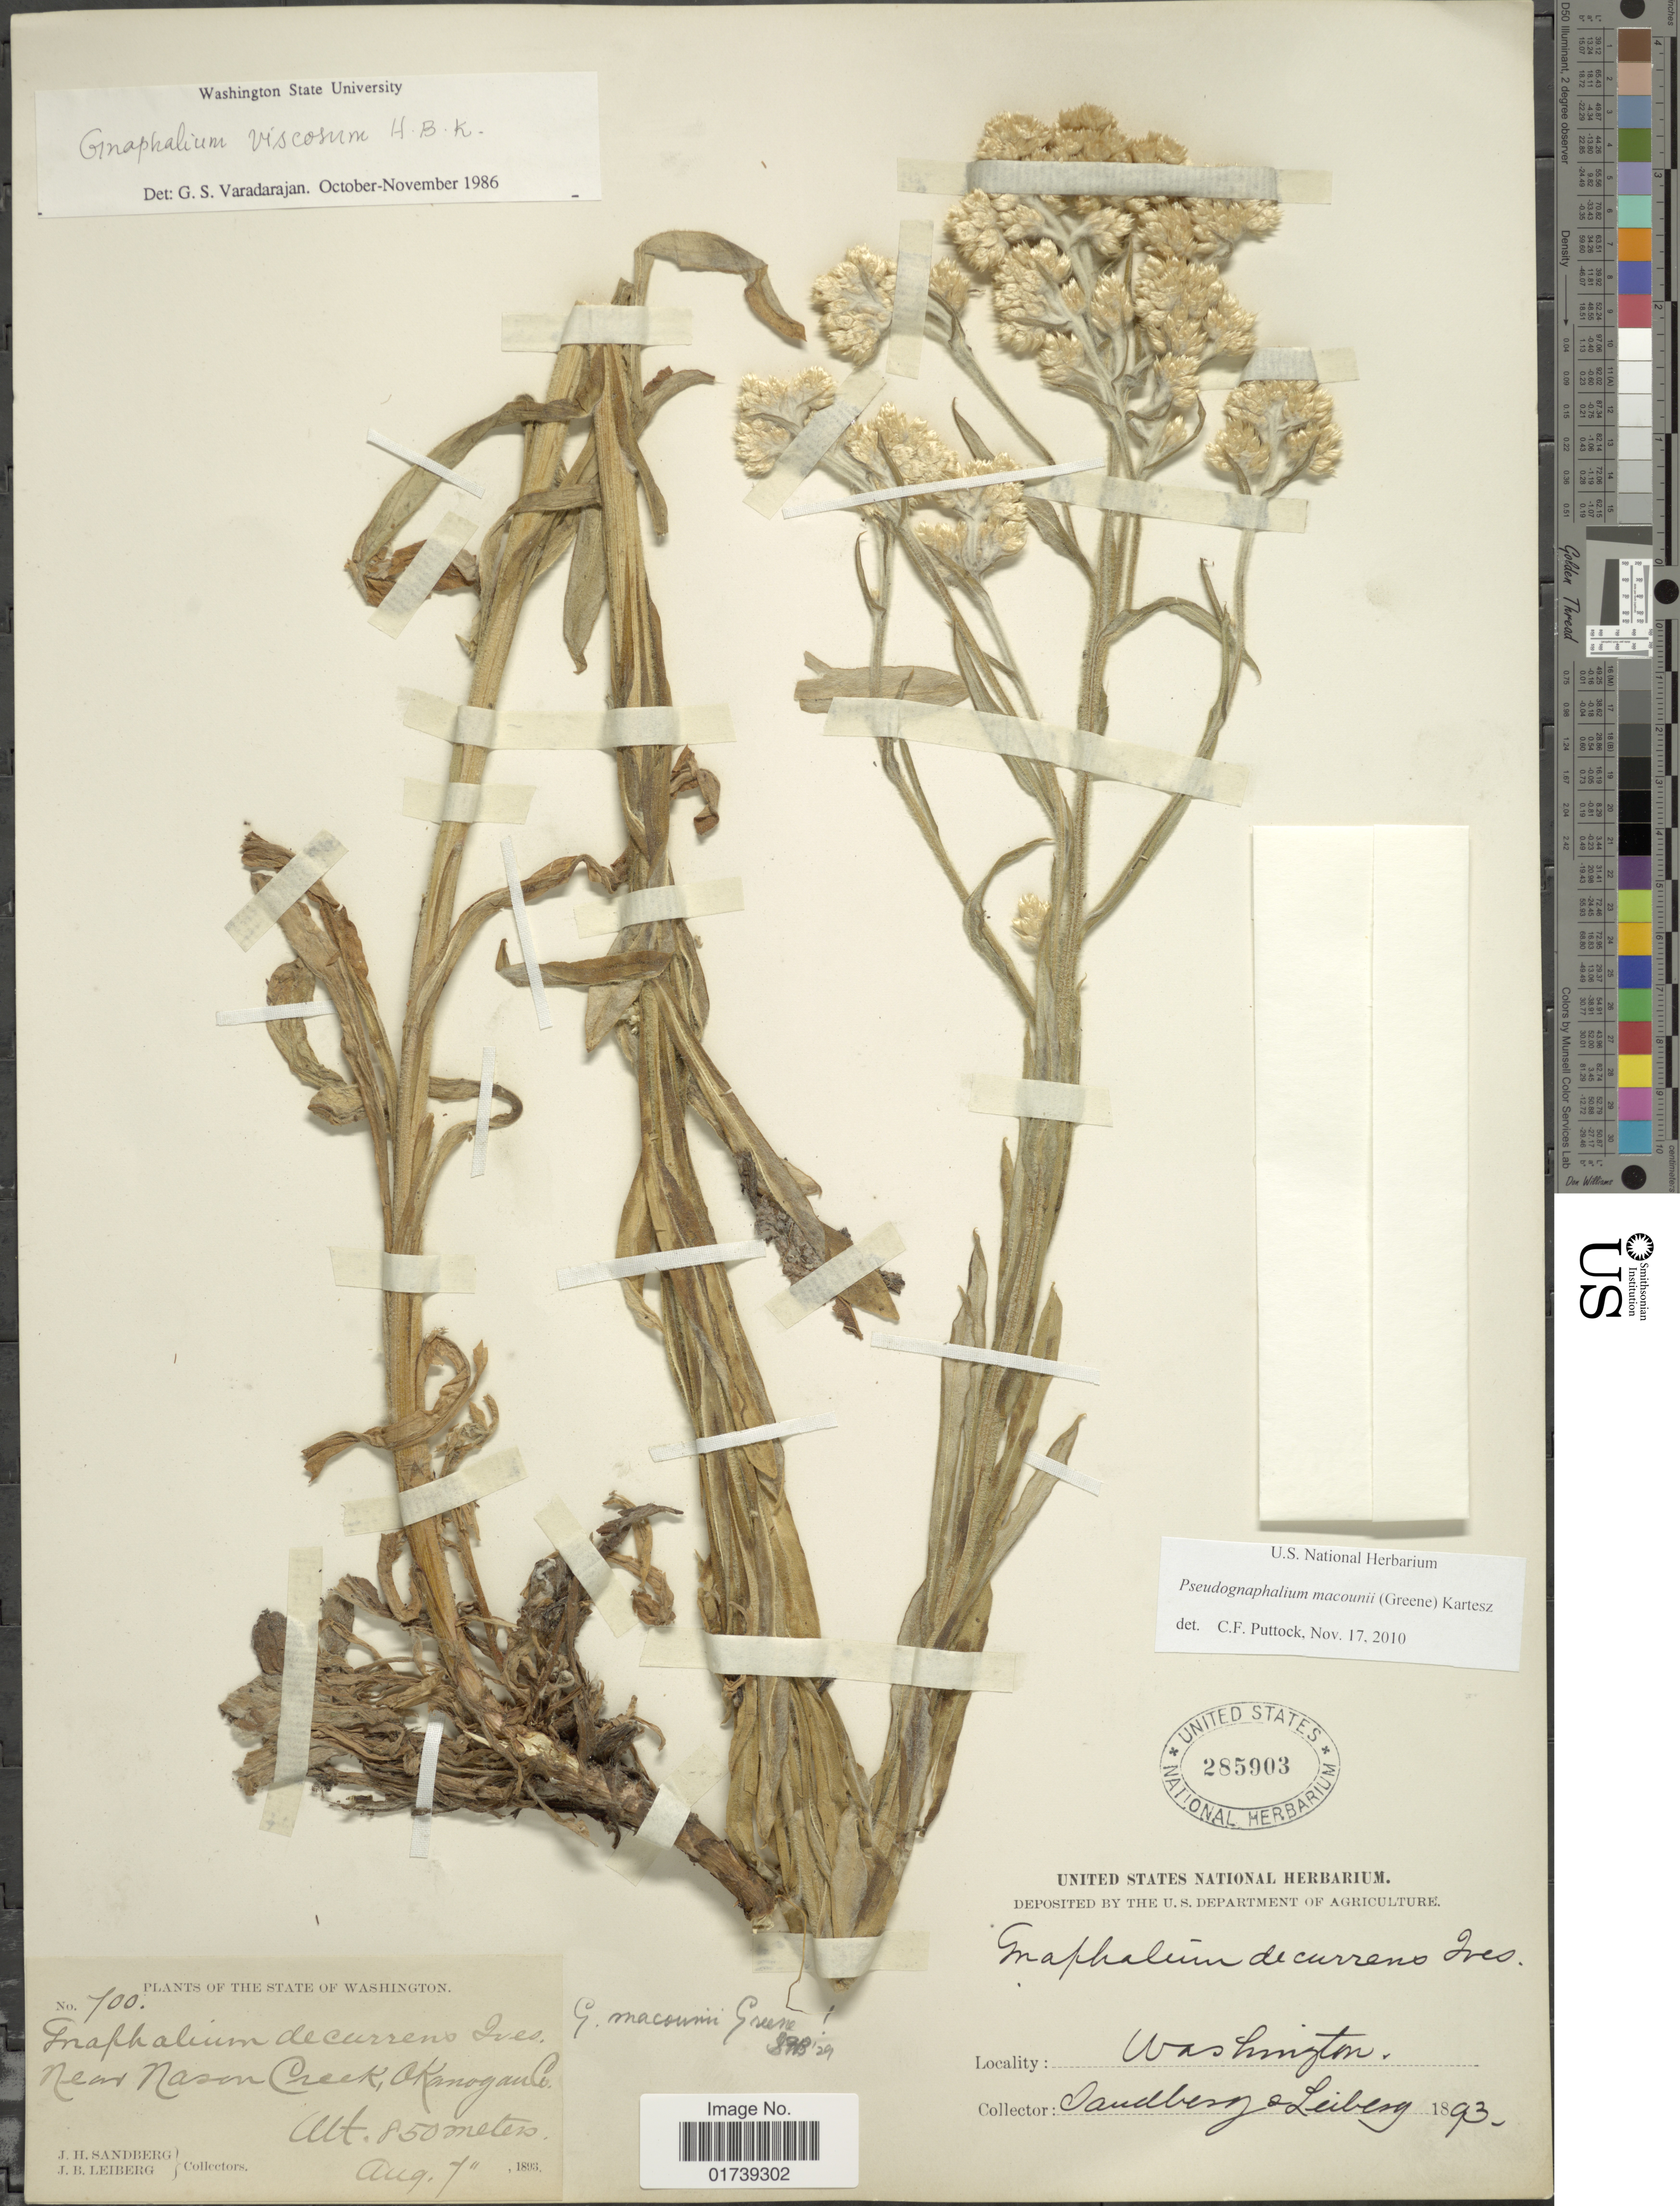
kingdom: Plantae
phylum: Tracheophyta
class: Magnoliopsida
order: Asterales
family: Asteraceae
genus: Pseudognaphalium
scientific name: Pseudognaphalium macounii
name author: (Greene) Kartesz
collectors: J. H. Sandberg & J. B. Leiberg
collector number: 700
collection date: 1893-08-07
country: United States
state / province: Washington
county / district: Okanogan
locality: Near Nason Creek, Akanogan Co.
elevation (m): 850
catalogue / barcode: US 285903